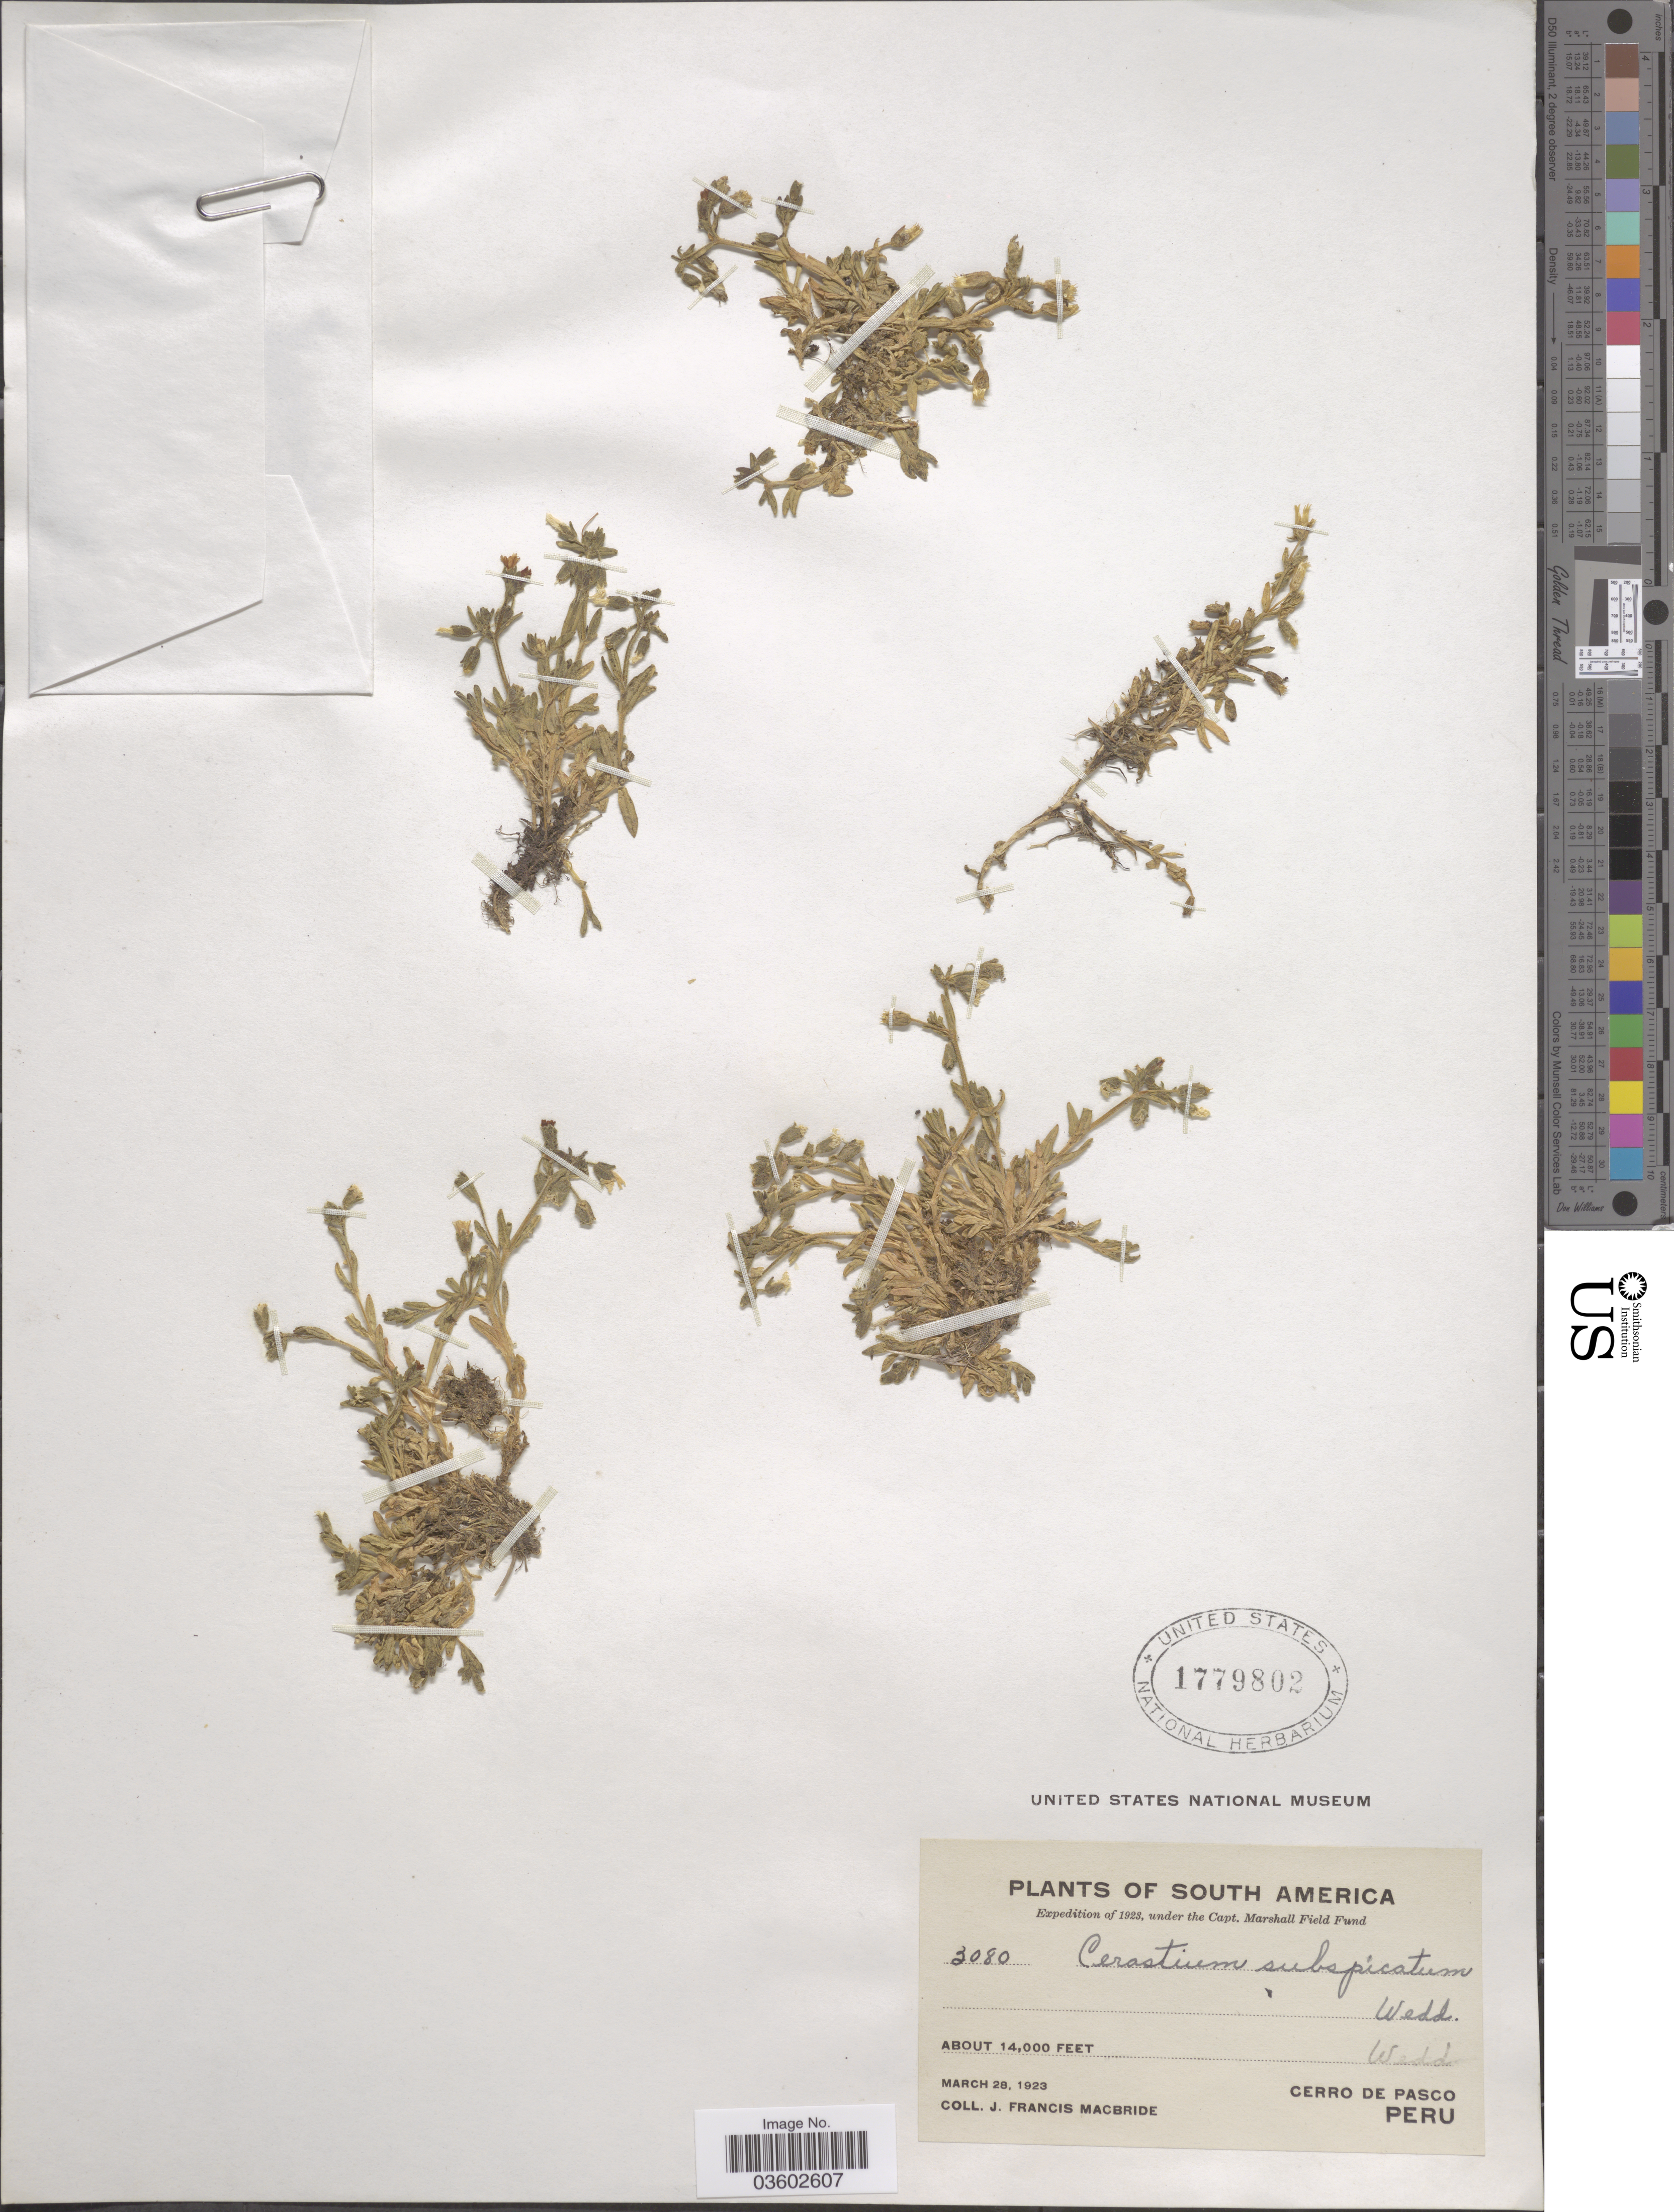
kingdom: Plantae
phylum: Tracheophyta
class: Magnoliopsida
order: Caryophyllales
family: Caryophyllaceae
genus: Cerastium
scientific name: Cerastium subspicatum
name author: Wedd.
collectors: J. F. Macbride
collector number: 3080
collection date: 1923-03-28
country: Peru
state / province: Pasco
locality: Cerro de Pasco.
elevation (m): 4267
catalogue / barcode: US 1779802